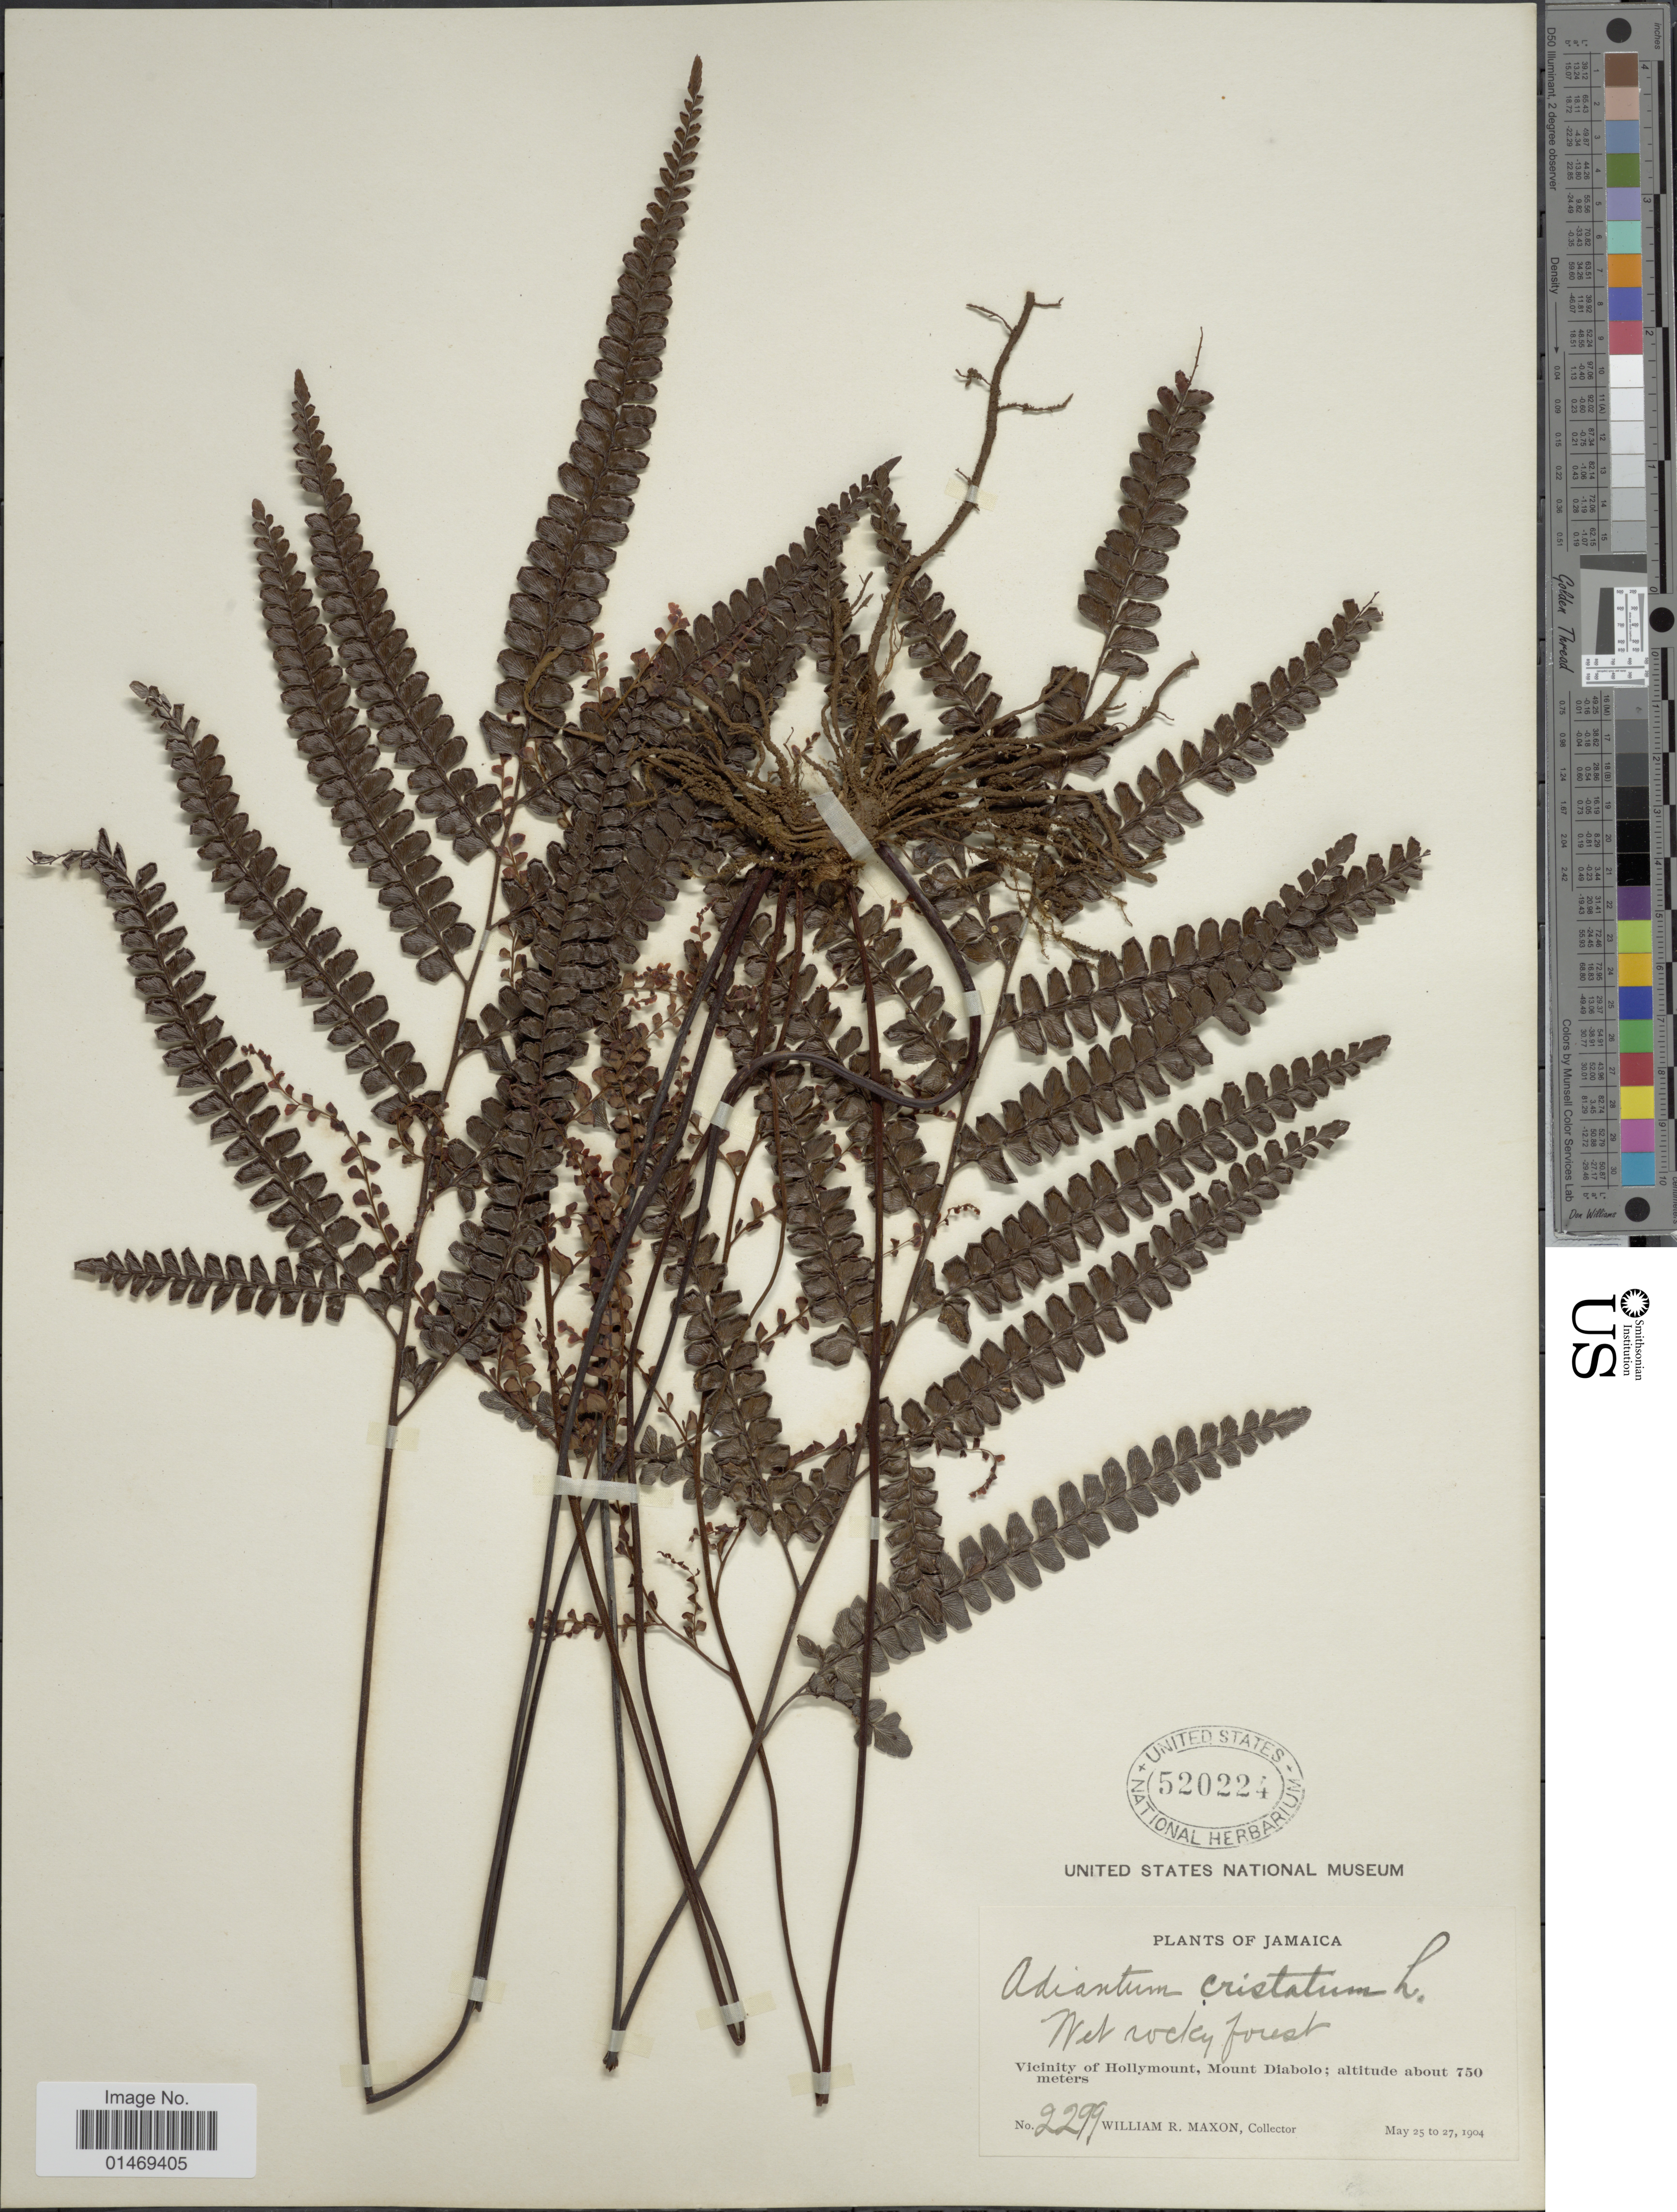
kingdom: Plantae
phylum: Tracheophyta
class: Polypodiopsida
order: Polypodiales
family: Pteridaceae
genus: Adiantum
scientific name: Adiantum pyramidale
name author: (L.) Willd.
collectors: W. R. Maxon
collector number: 2299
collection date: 1904-05-25/1904-05-27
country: Jamaica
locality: Vicinity of Hollymount, Mount Diabolo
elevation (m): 750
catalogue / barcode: US 520224